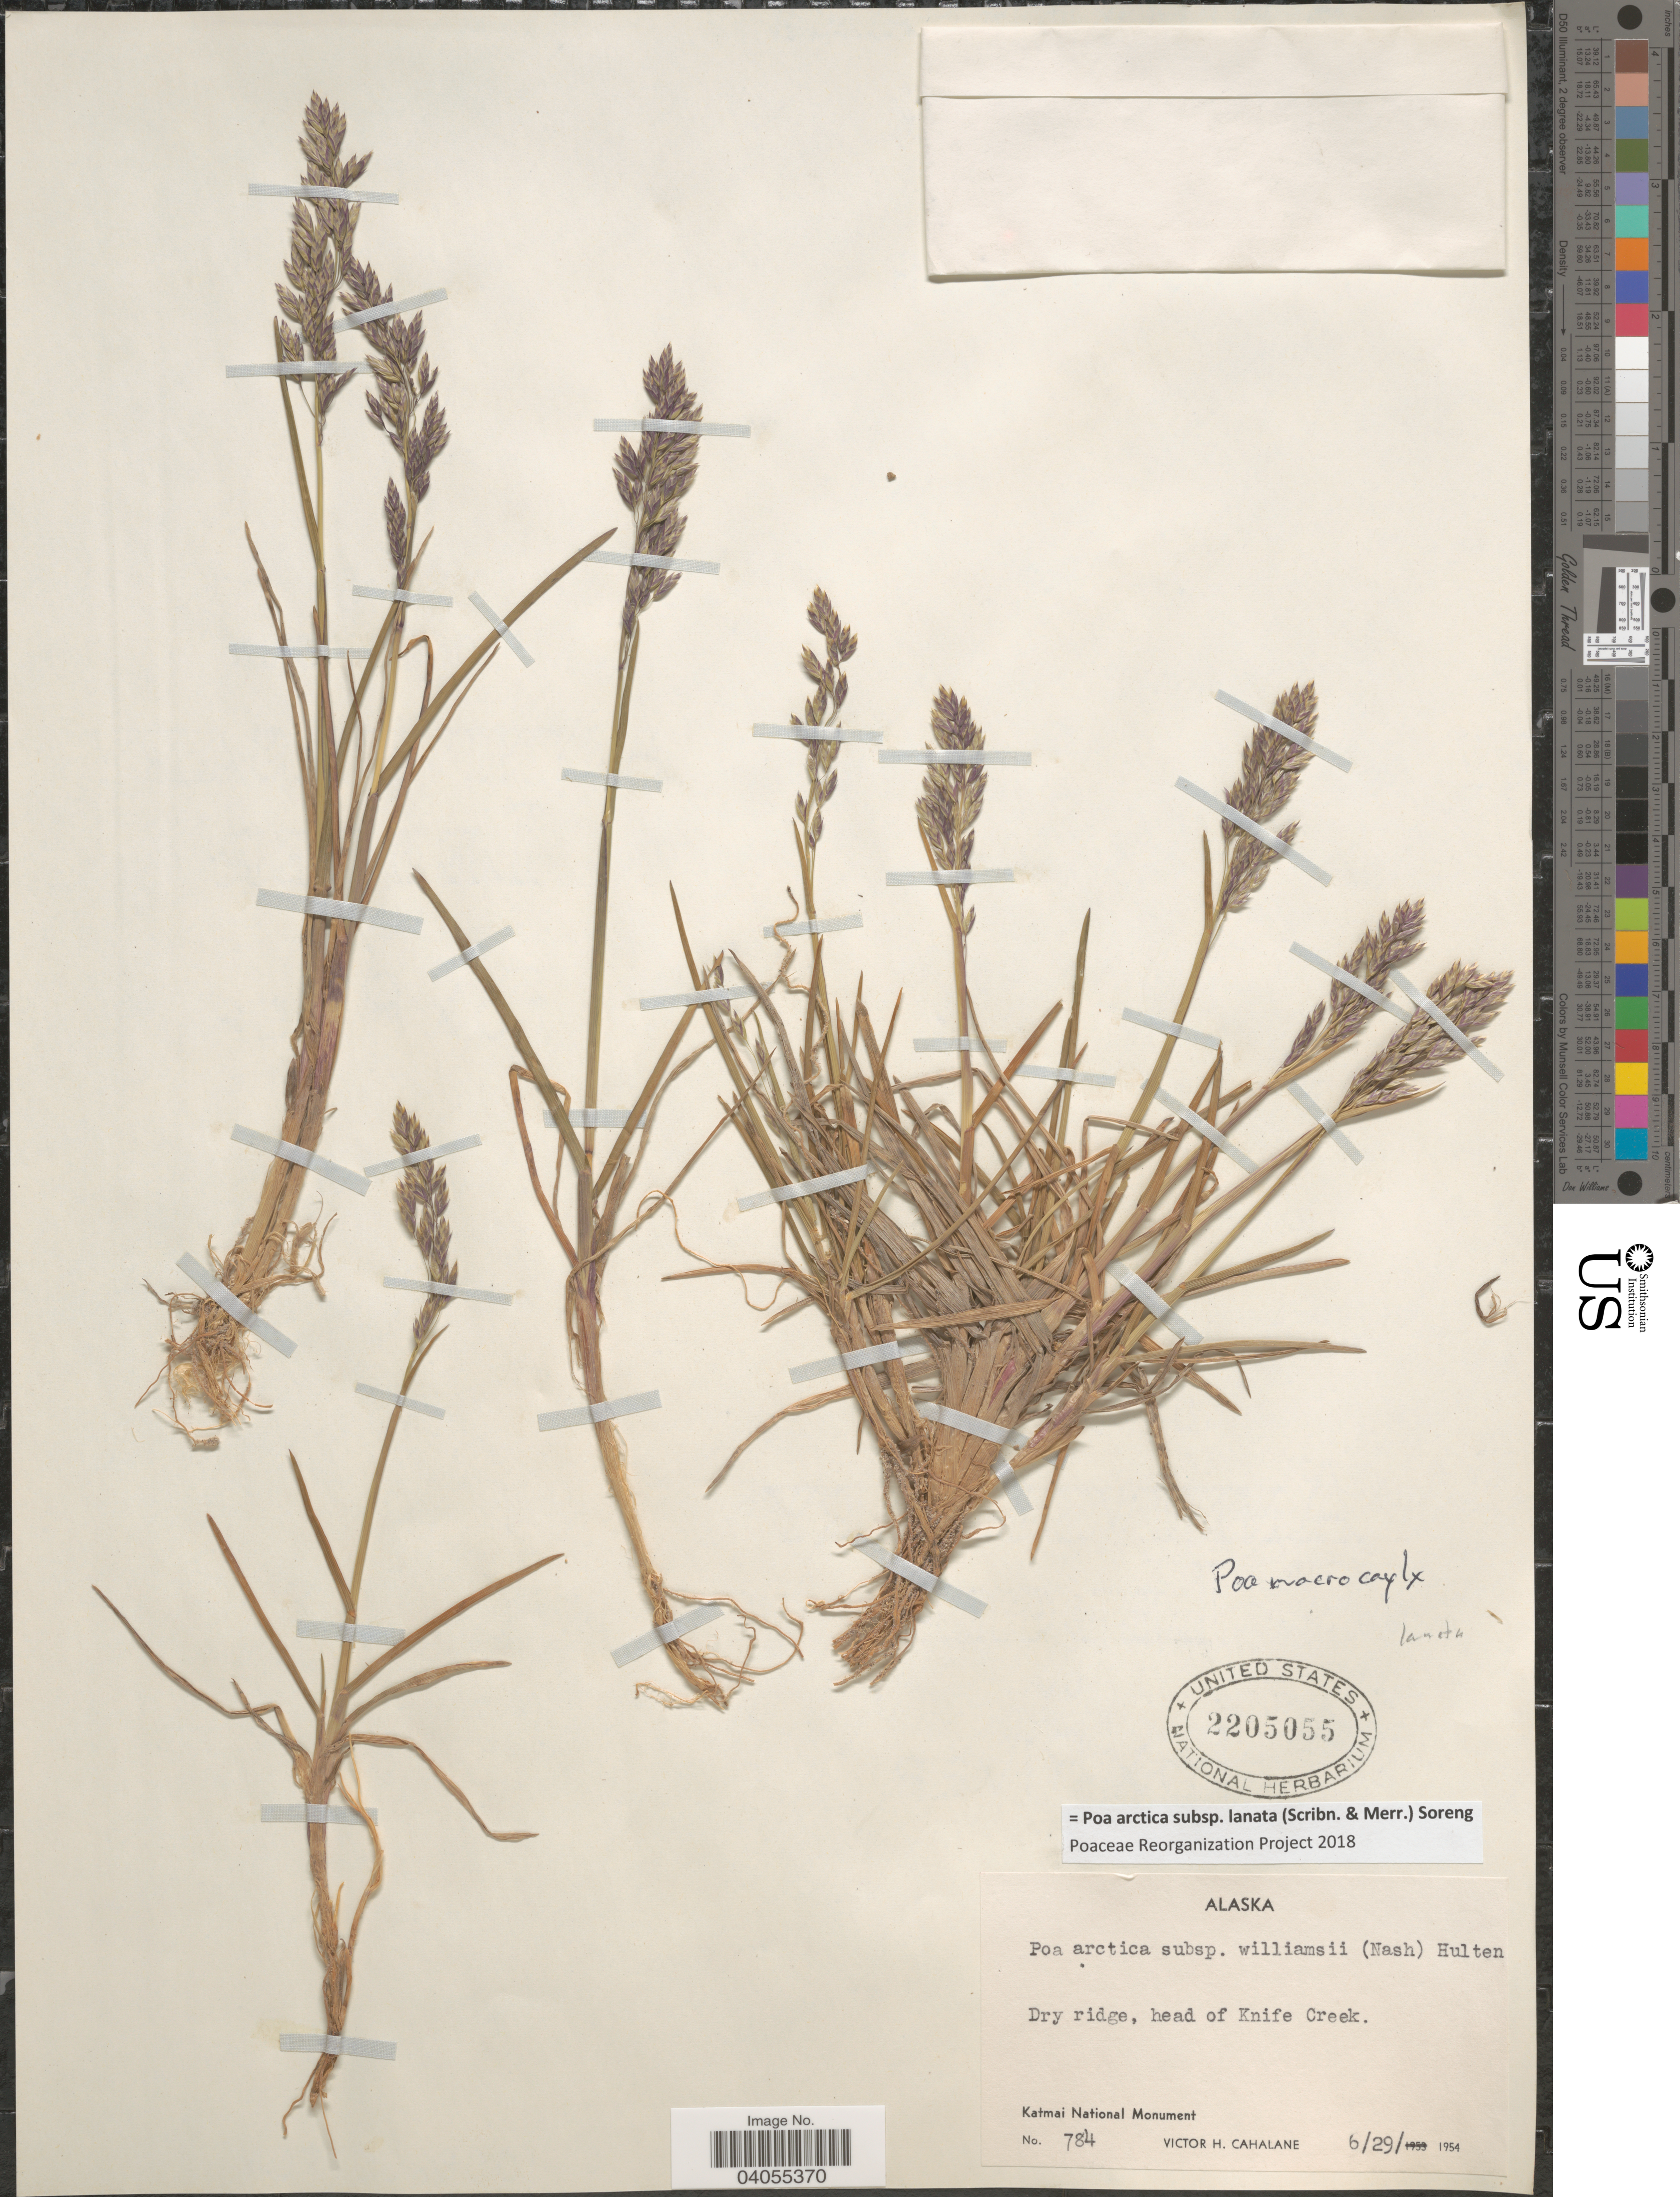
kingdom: Plantae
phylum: Tracheophyta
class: Liliopsida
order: Poales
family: Poaceae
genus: Poa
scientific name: Poa arctica subsp. lanata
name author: (Scribn. & Merr.) Soreng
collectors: V. Cahalane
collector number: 784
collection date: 1954-06-29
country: United States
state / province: Alaska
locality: Dry ridge, head of Knife Creek. Katma National Monument.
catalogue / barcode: US 2205055